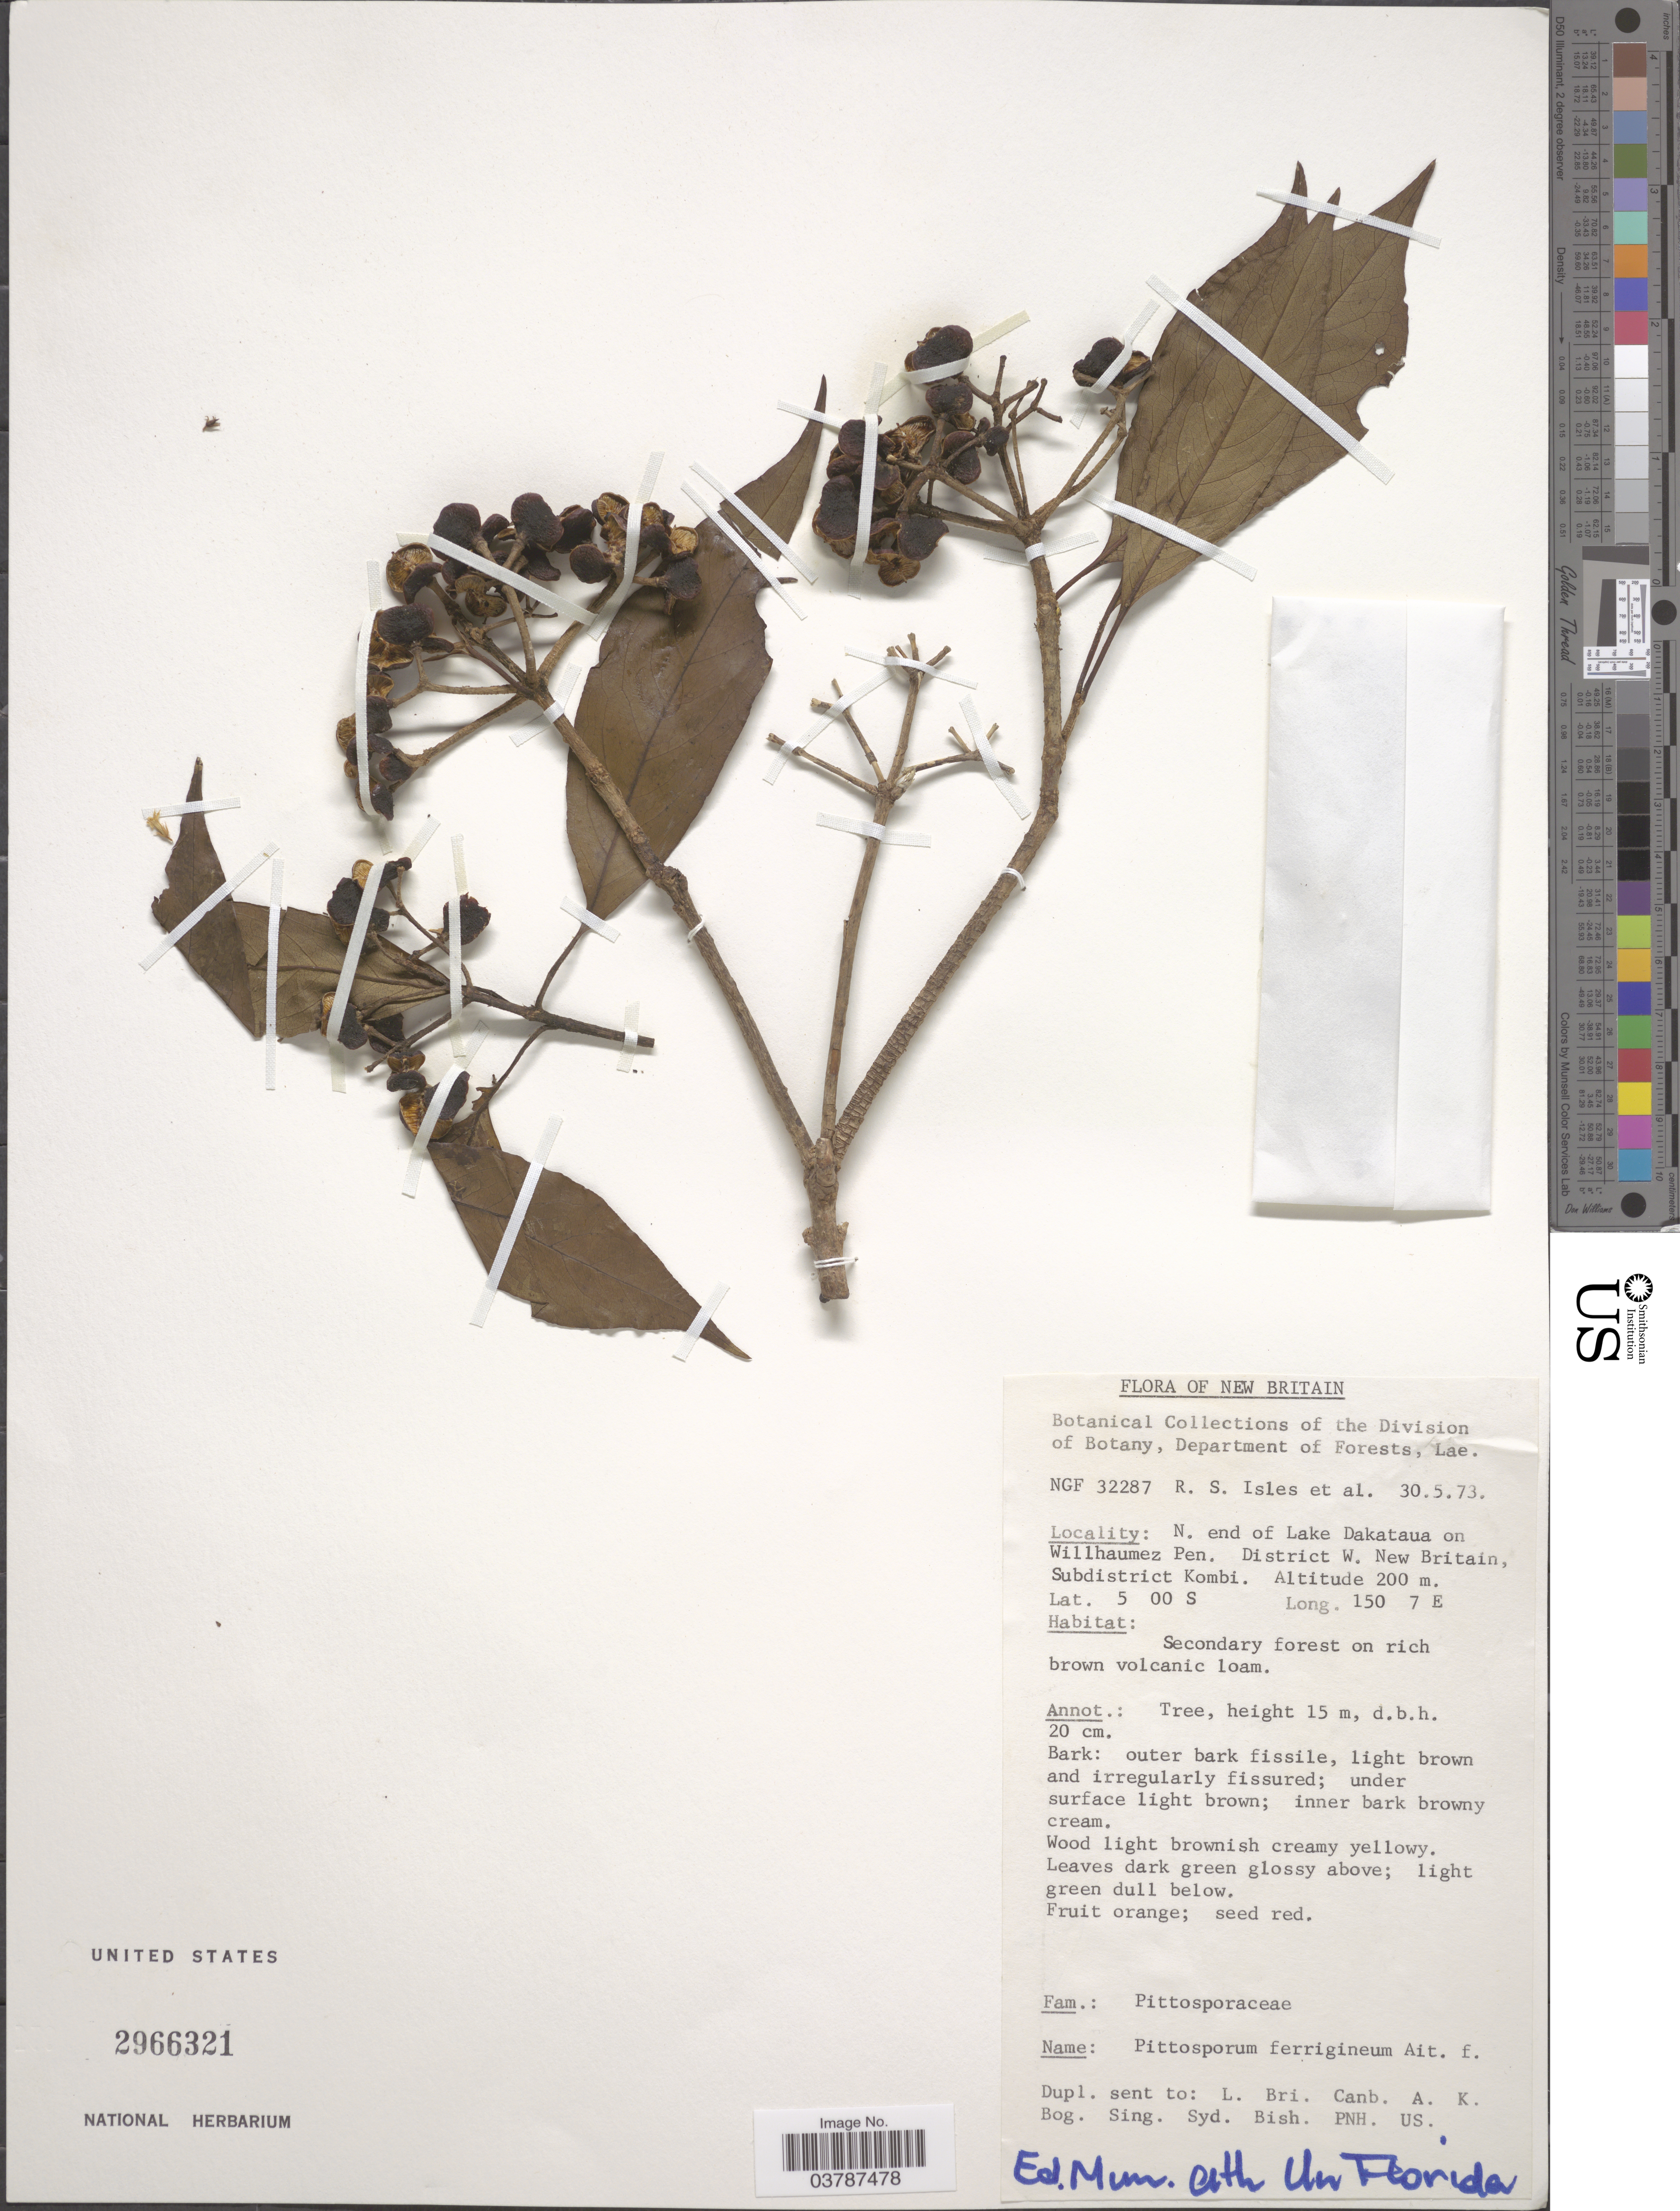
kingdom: Plantae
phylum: Tracheophyta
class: Magnoliopsida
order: Apiales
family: Pittosporaceae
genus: Pittosporum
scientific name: Pittosporum ferrugineum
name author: Dryand. ex Aiton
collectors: R. Isles & et al.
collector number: NGF 32287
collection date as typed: Transcribed d/m/y: 30/5/73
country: Papua New Guinea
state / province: West New Britain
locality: New Britain. N. end of Lake Dakataua on Willhaumez Pen. District W. New Britain, Subdistrict Kombi.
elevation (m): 200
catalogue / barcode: US 2966321